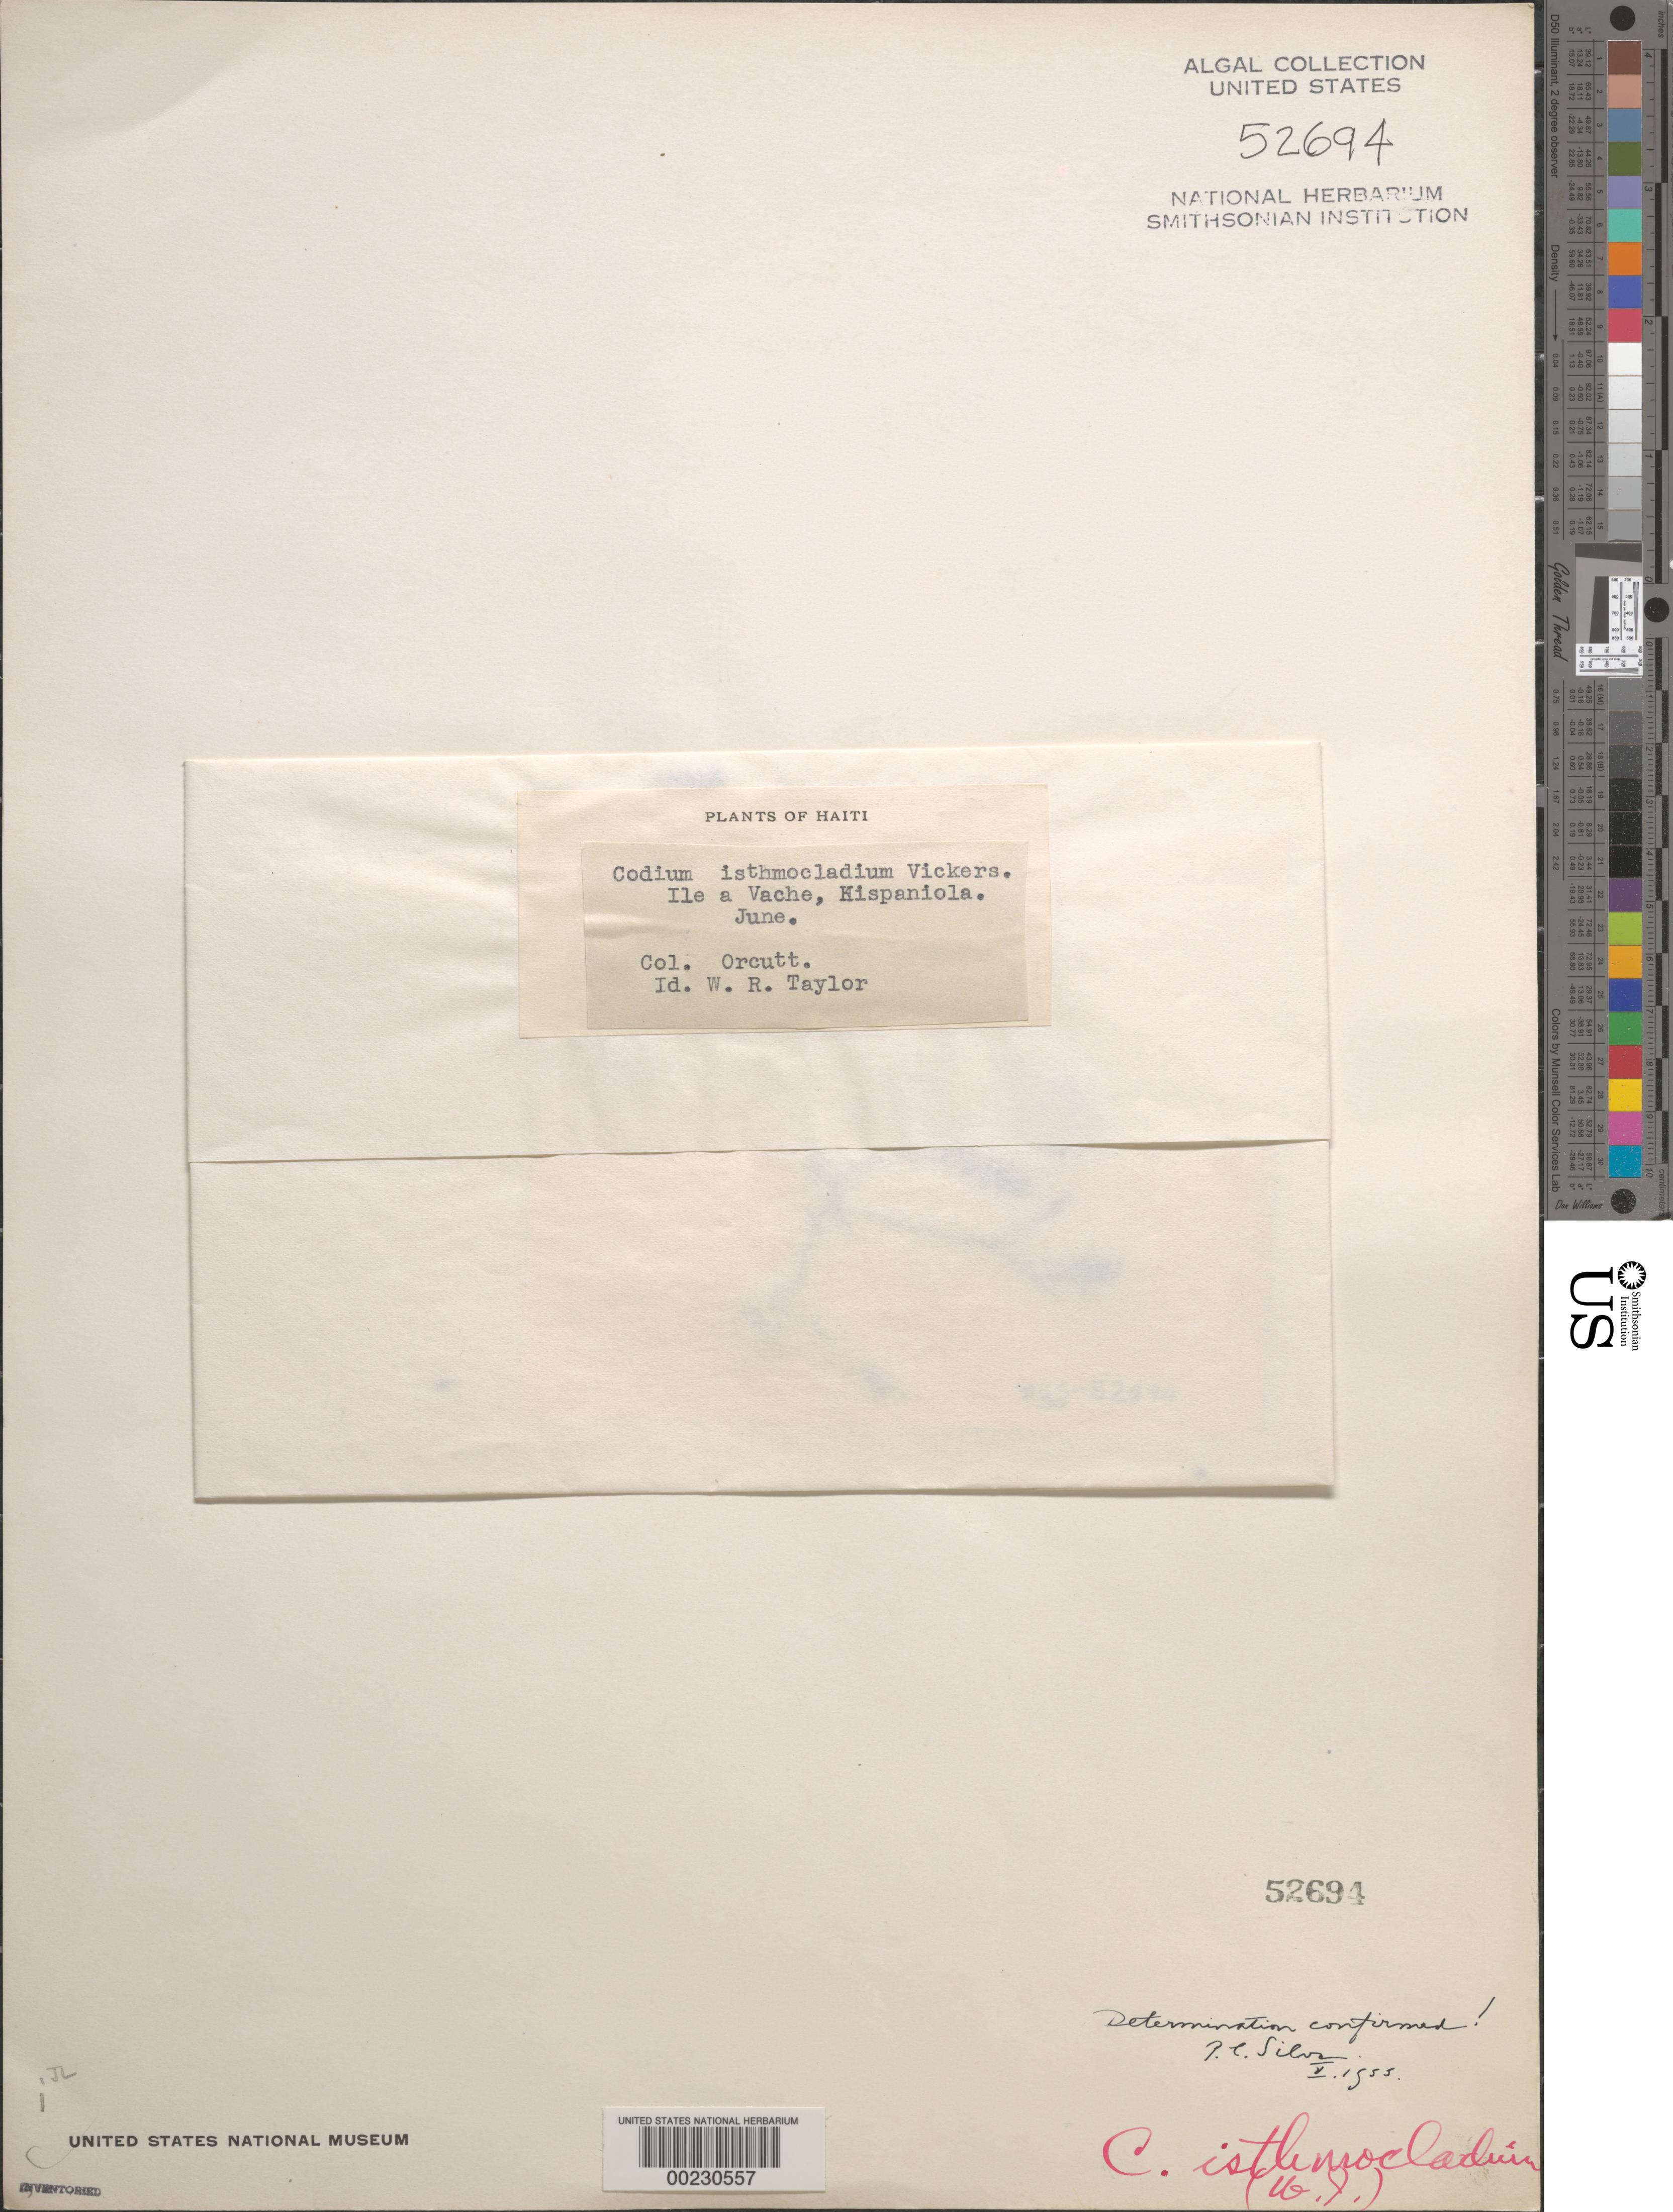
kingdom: Plantae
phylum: Chlorophyta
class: Ulvophyceae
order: Bryopsidales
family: Codiaceae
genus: Codium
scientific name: Codium isthmocladum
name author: Vickers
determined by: Silva, P. C.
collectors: C. R. Orcutt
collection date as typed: Jun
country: Haiti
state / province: Sud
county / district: Les Cayes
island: Ile á Vache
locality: Ile-a-vache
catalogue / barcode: US 52694